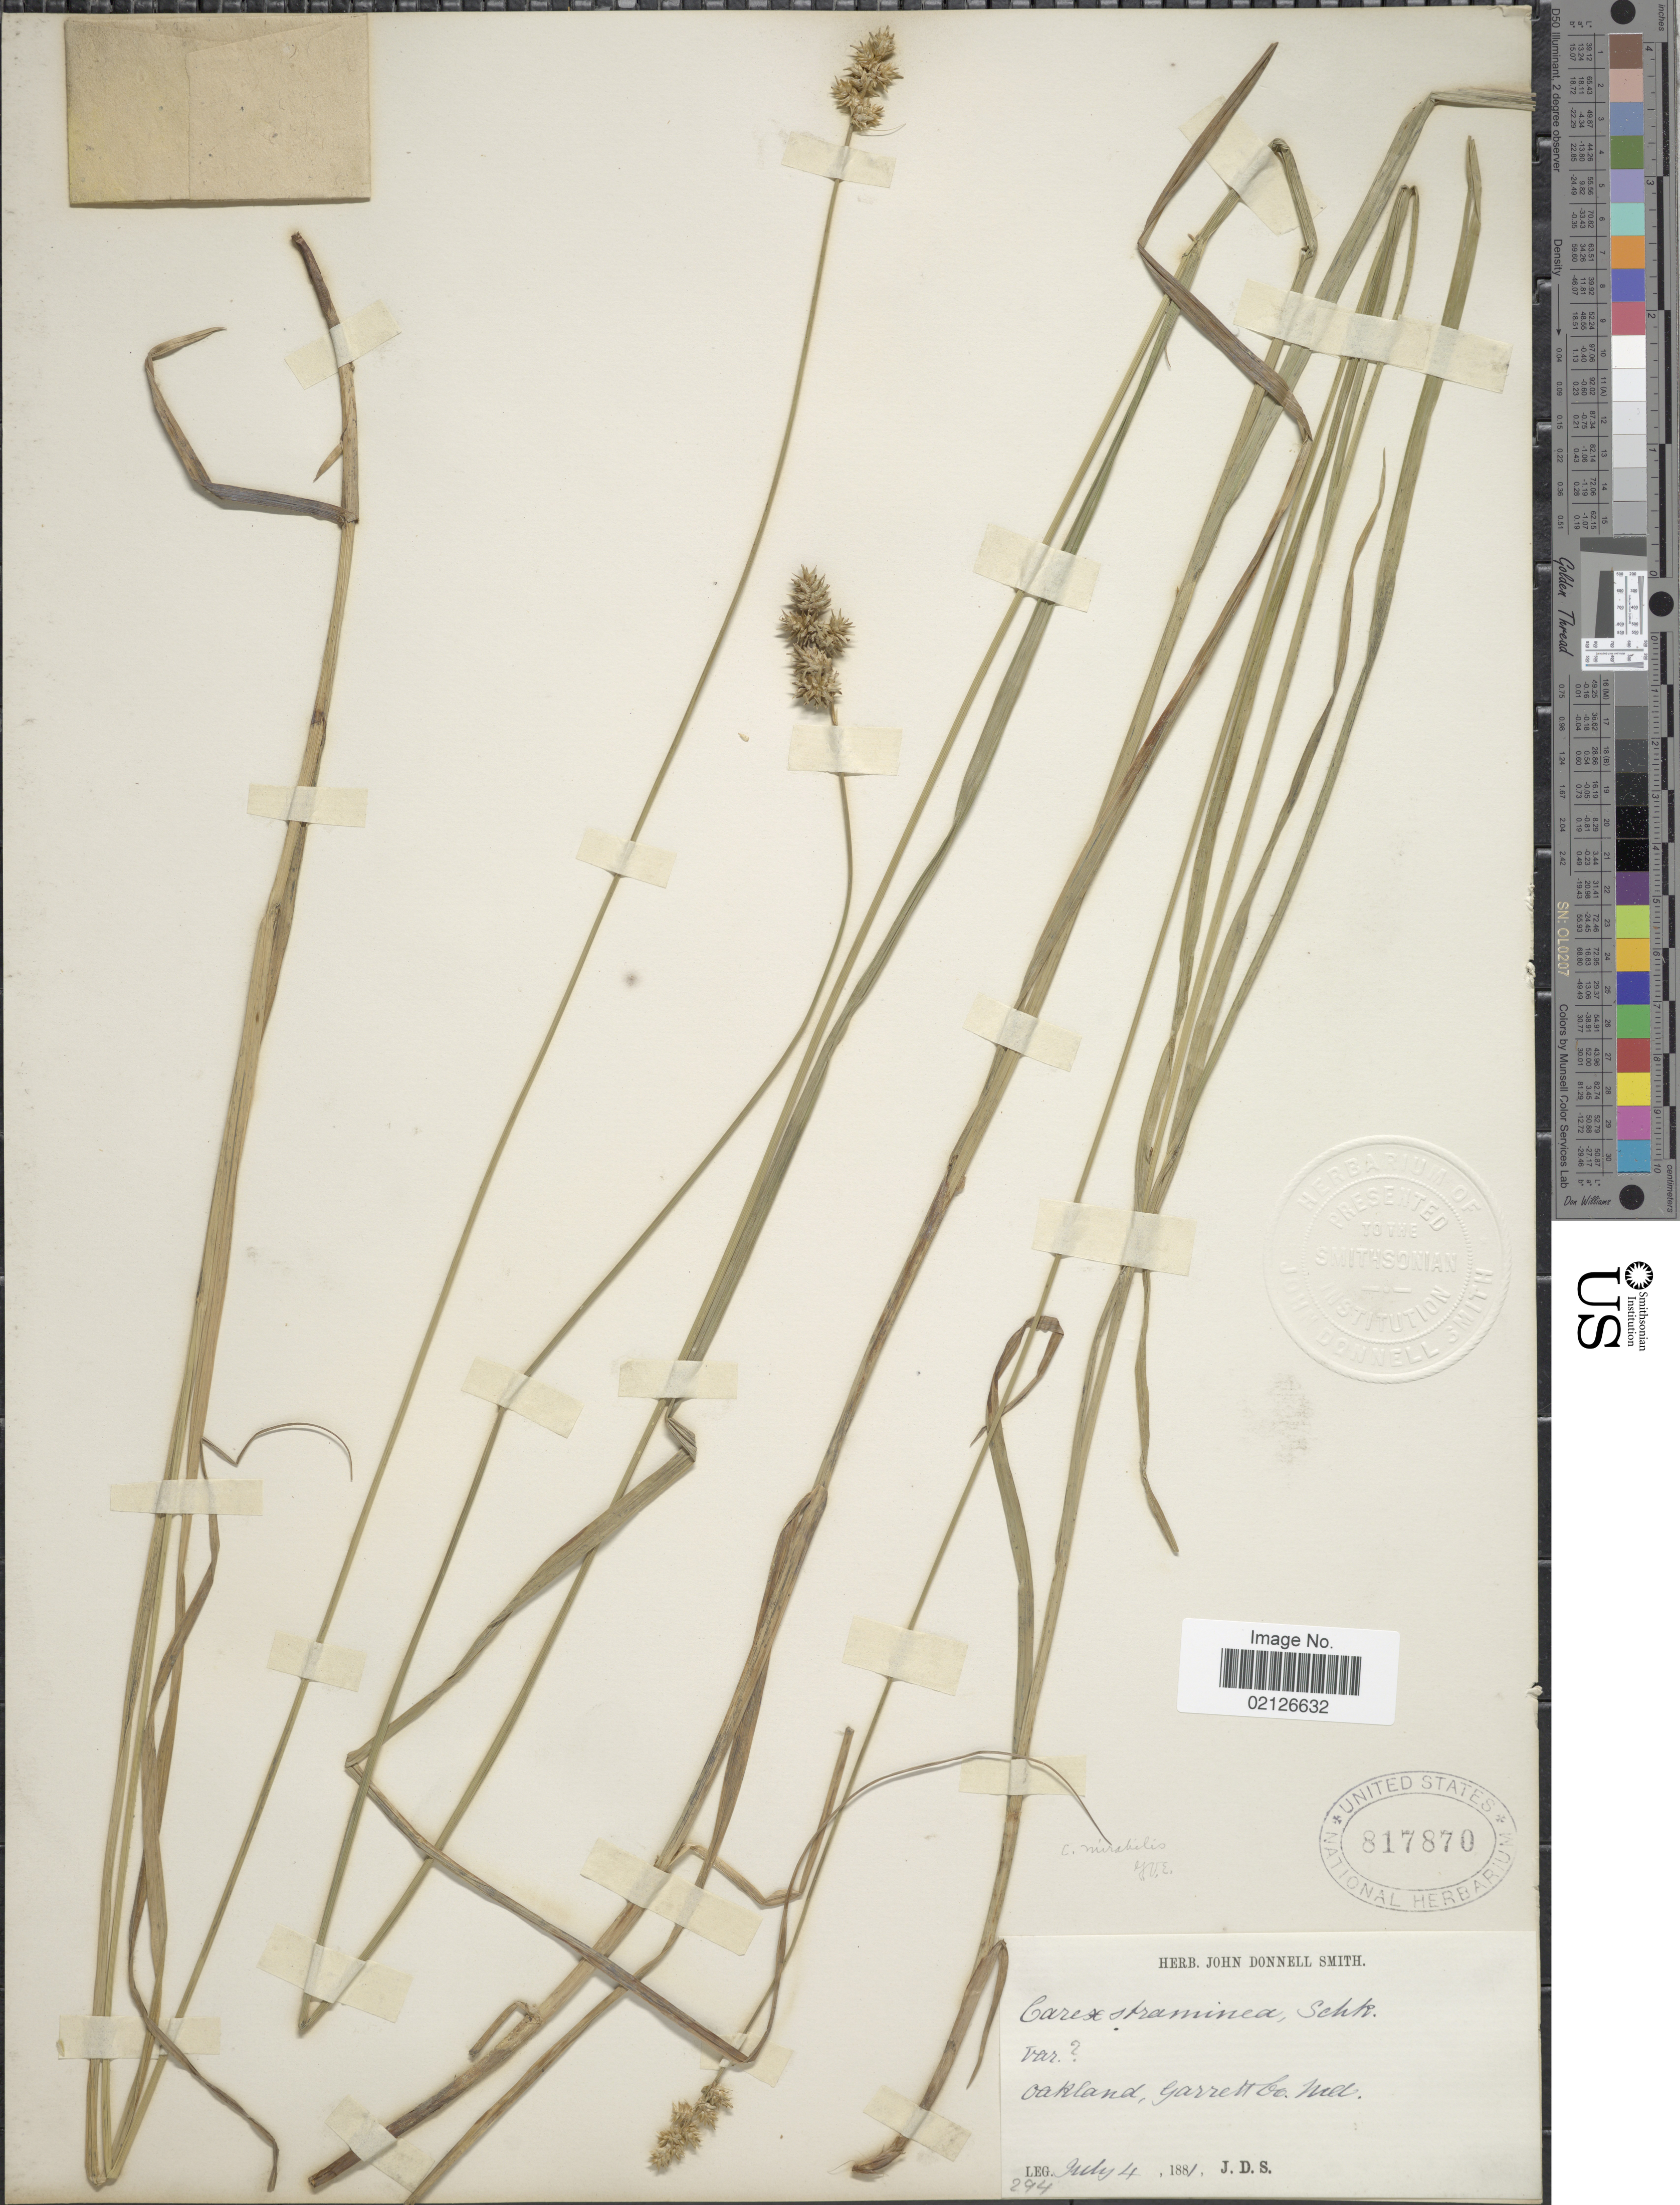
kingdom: Plantae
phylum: Tracheophyta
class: Liliopsida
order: Poales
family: Cyperaceae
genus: Carex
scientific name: Carex normalis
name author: Mack.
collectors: J. Donnell Smith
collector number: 294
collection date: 1881-07-04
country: United States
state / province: Maryland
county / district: Garrett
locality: Oakland, Garrett Co., Md.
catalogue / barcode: US 817870